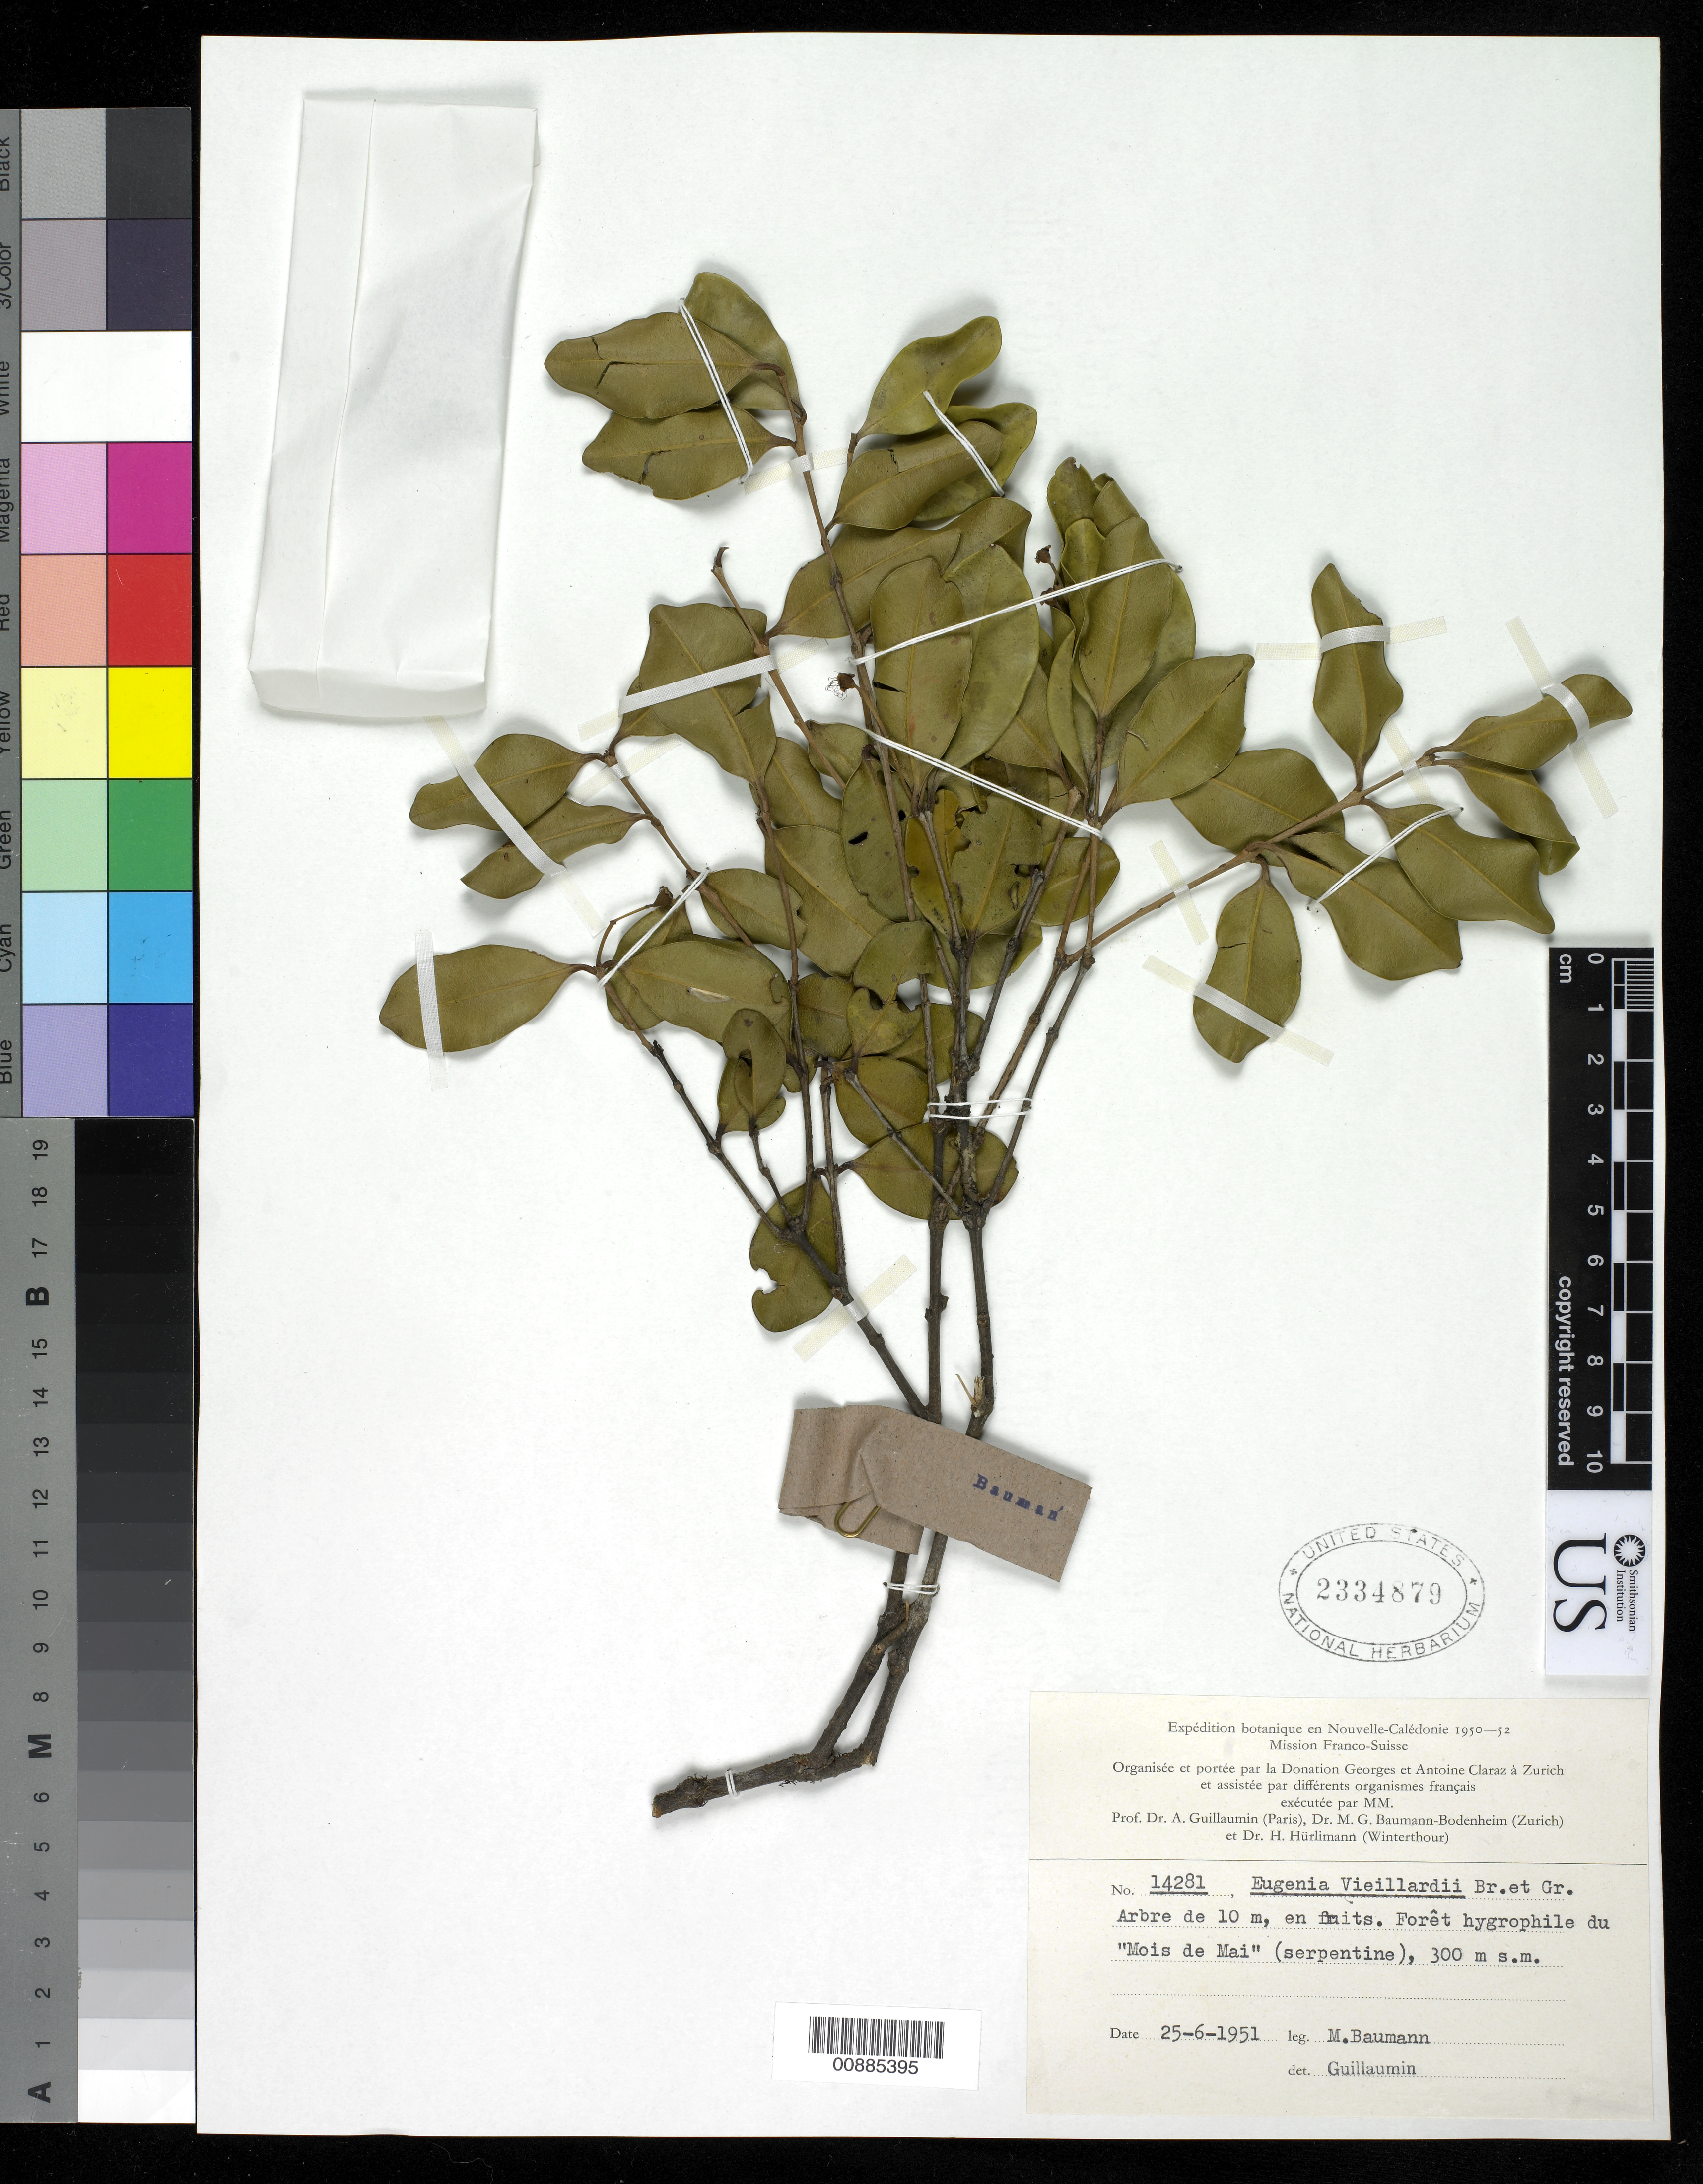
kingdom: Plantae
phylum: Tracheophyta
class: Magnoliopsida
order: Myrtales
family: Myrtaceae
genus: Gossia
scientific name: Gossia vieillardii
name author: (Brongn. & Gris) N. Snow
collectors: M. Baumann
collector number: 14281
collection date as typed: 25 Jun 1951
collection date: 1951-06-25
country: New Caledonia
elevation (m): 300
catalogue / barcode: US 2334879